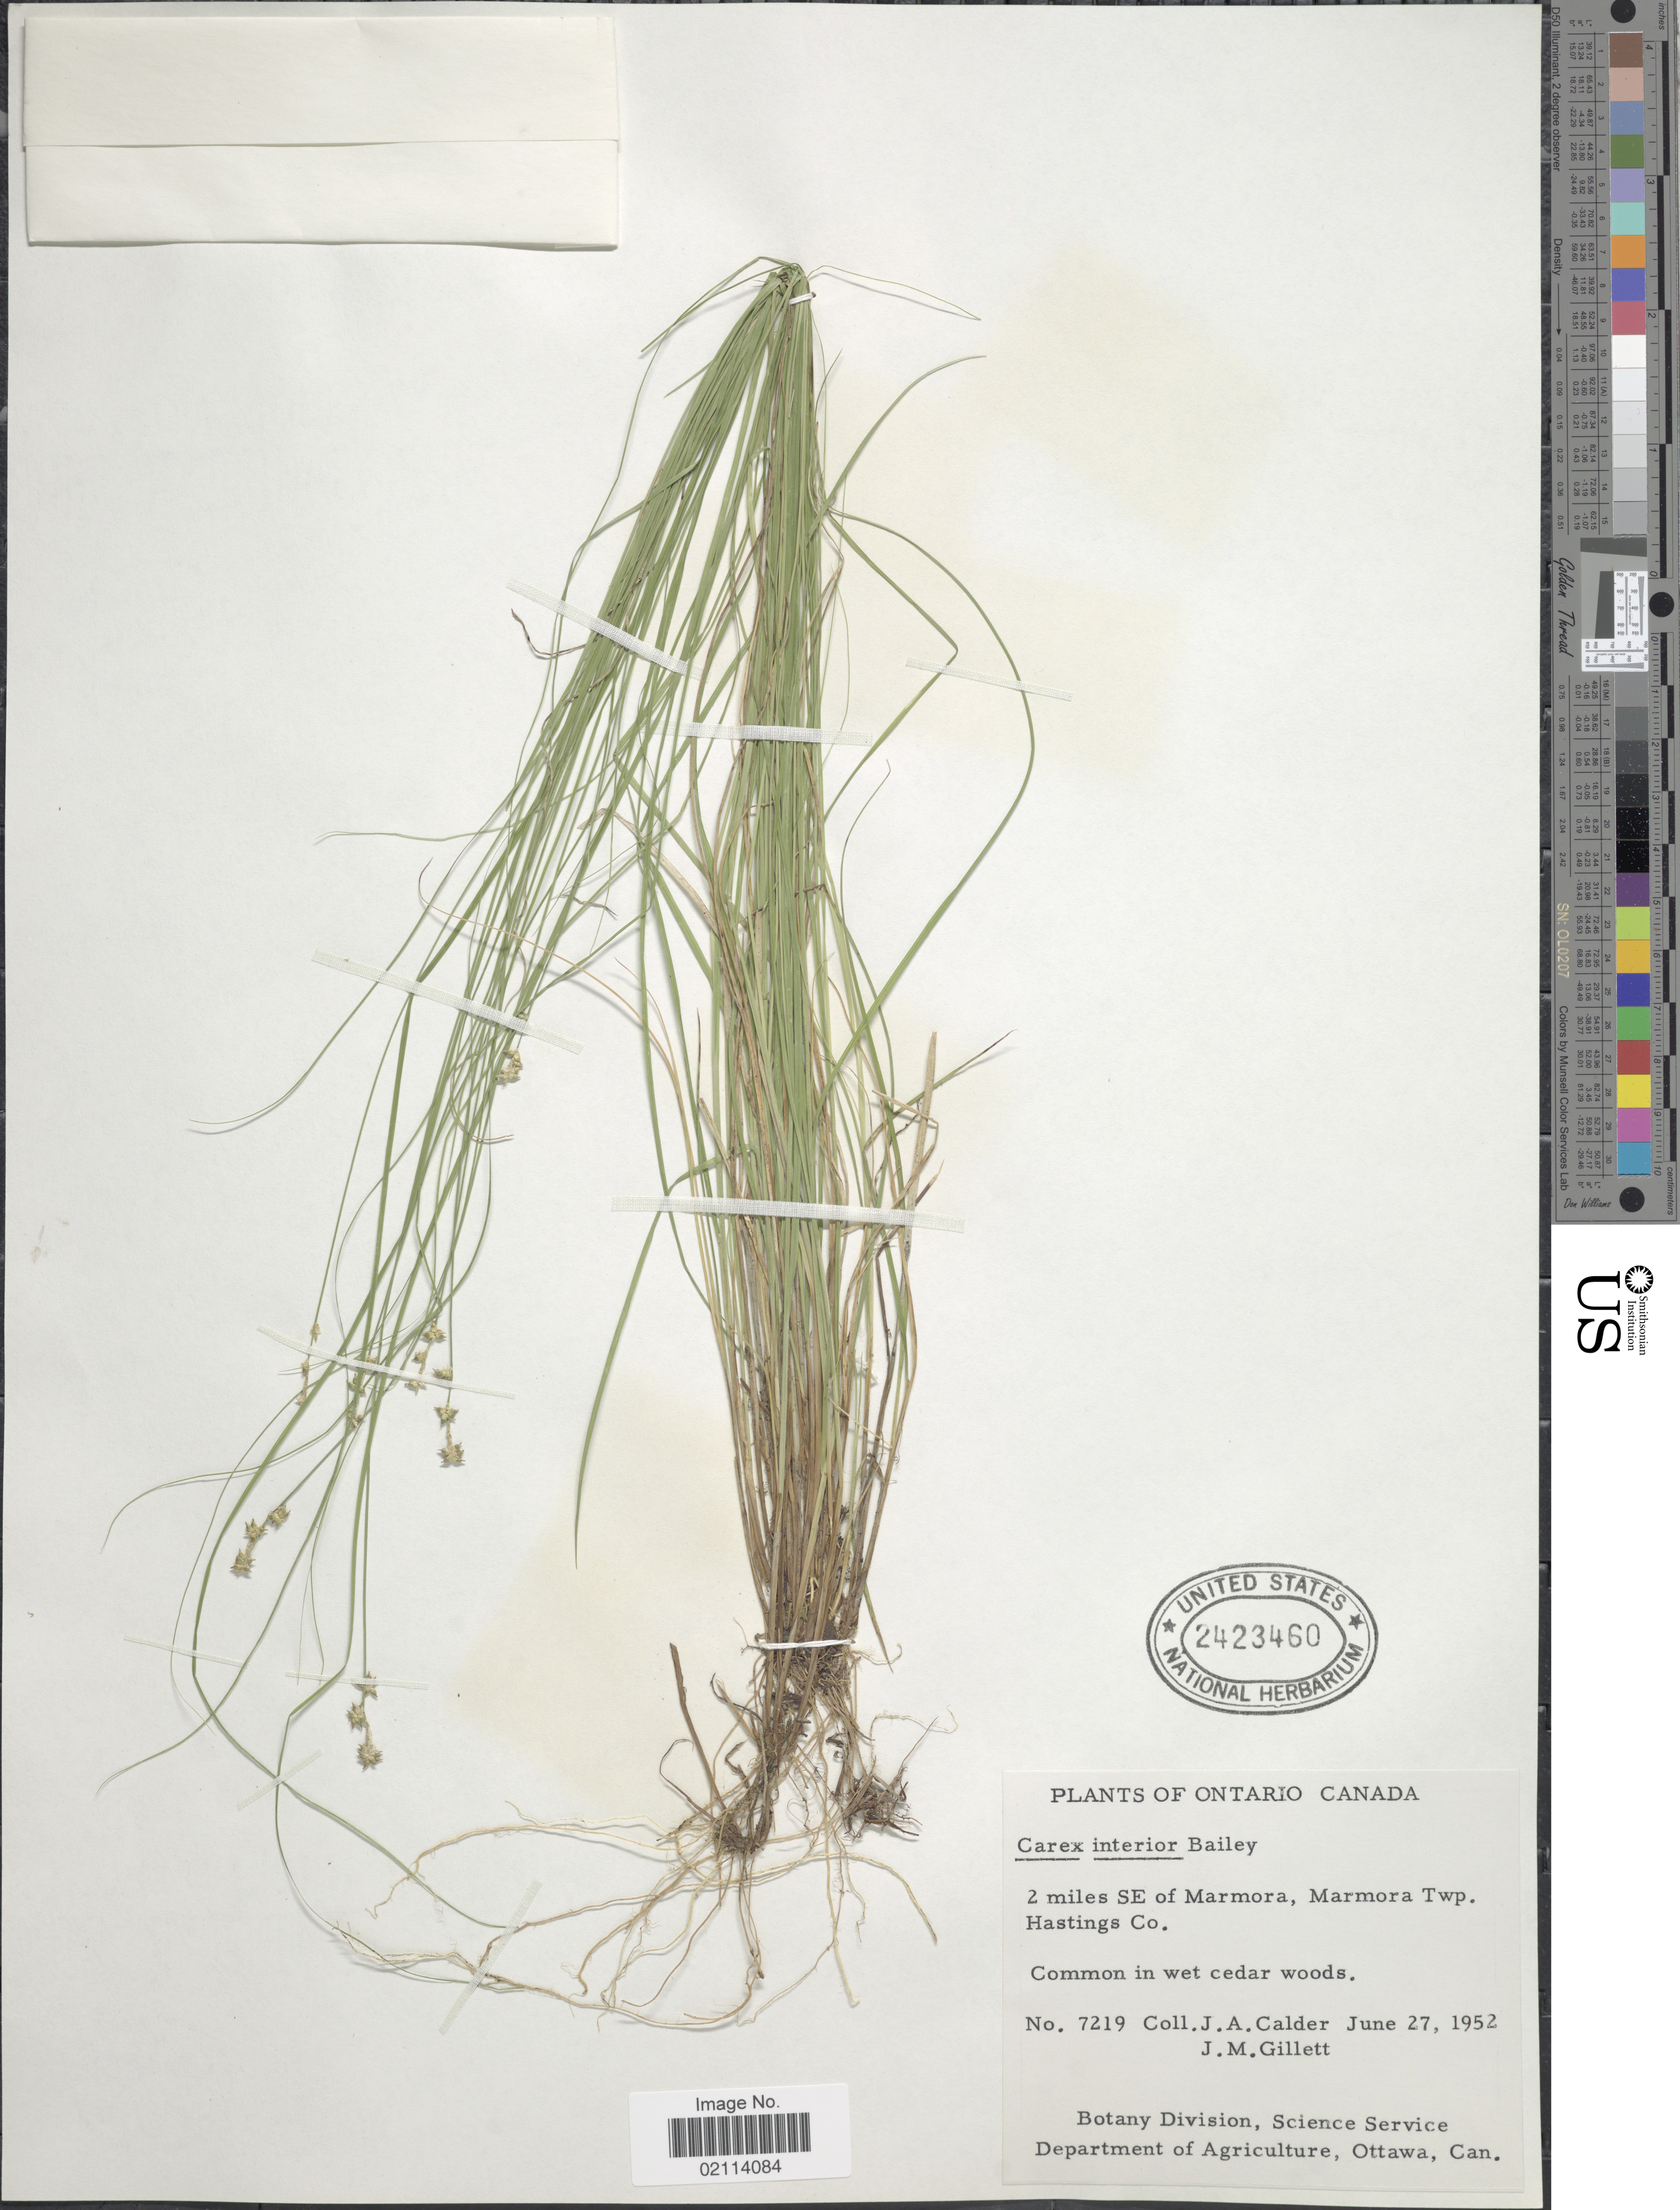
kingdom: Plantae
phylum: Tracheophyta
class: Liliopsida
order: Poales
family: Cyperaceae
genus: Carex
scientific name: Carex interior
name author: L.H. Bailey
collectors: J. A. Calder & J. M. Gillett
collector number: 7219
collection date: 1952-06-27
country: Canada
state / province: Ontario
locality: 2 miles SE of Marmora, Marmora Twp. Hastings Co., common in wet cedar woods.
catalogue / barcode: US 2423460